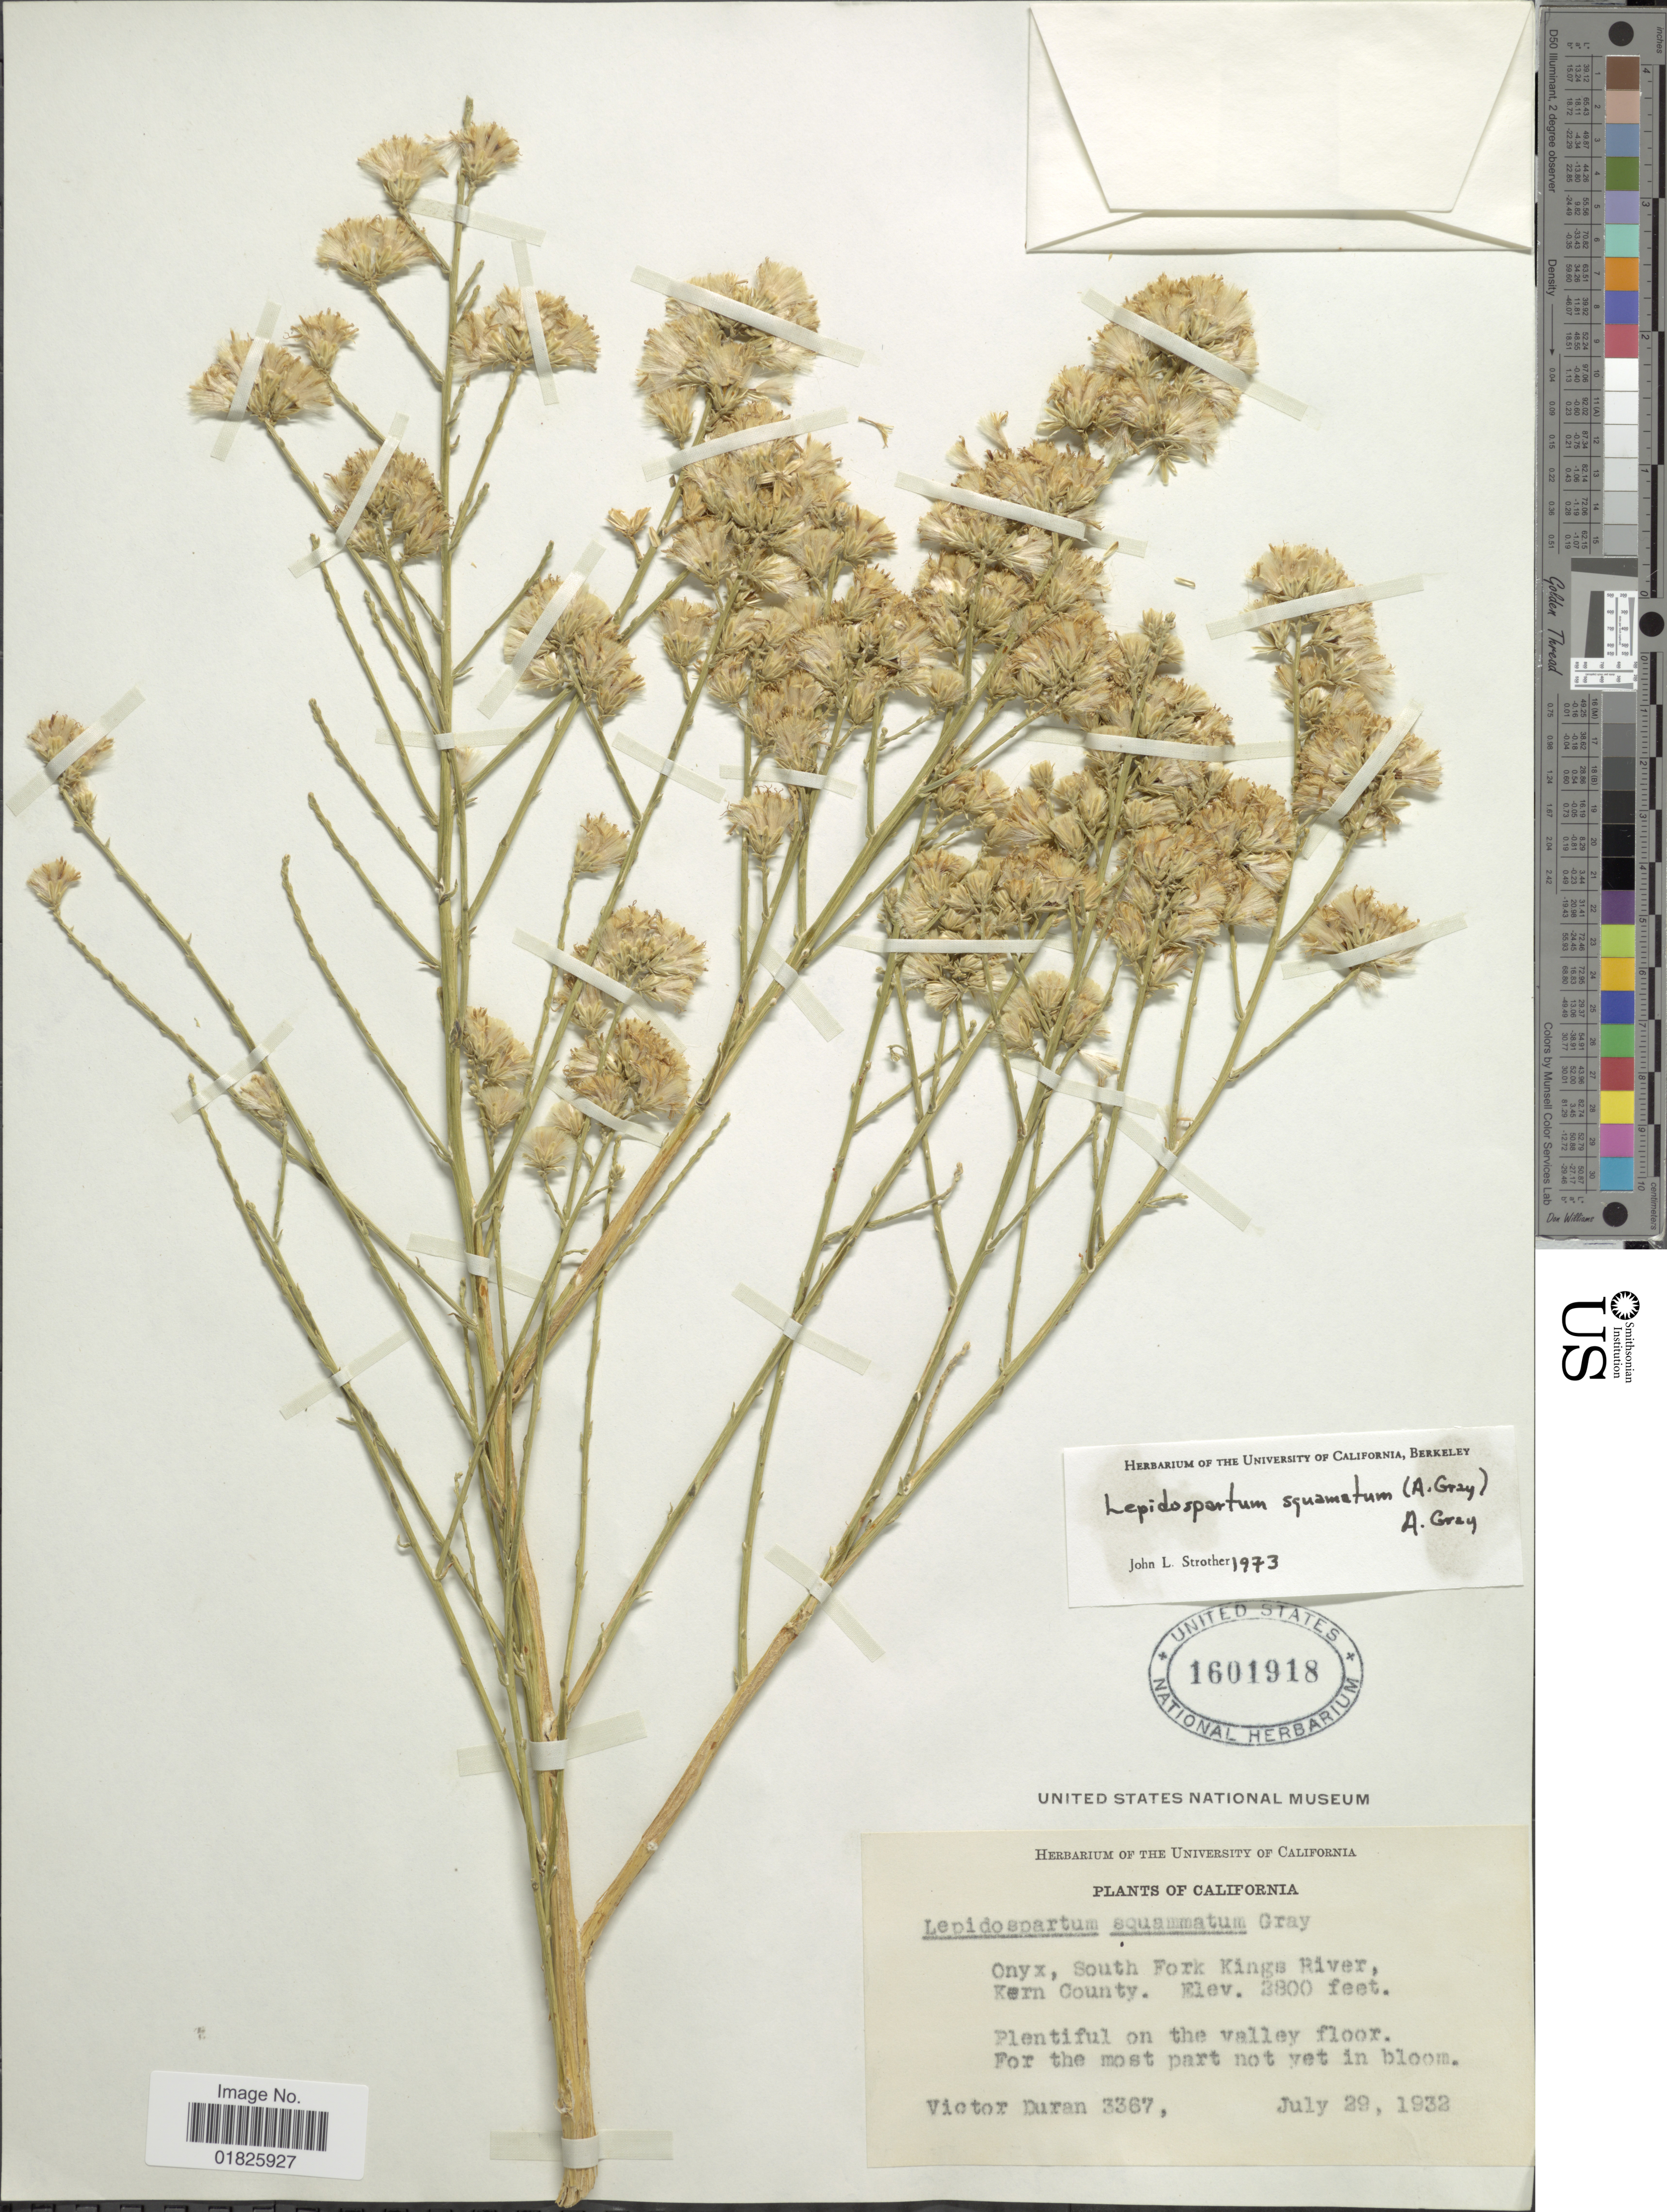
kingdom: Plantae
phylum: Tracheophyta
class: Magnoliopsida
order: Asterales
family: Asteraceae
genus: Lepidospartum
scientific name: Lepidospartum squamatum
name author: A. Gray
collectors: V. Duran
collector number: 3367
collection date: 1932-07-22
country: United States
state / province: California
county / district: Kern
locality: Onyx, South Fork Kings River, Kern County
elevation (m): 1158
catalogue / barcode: US 1601918